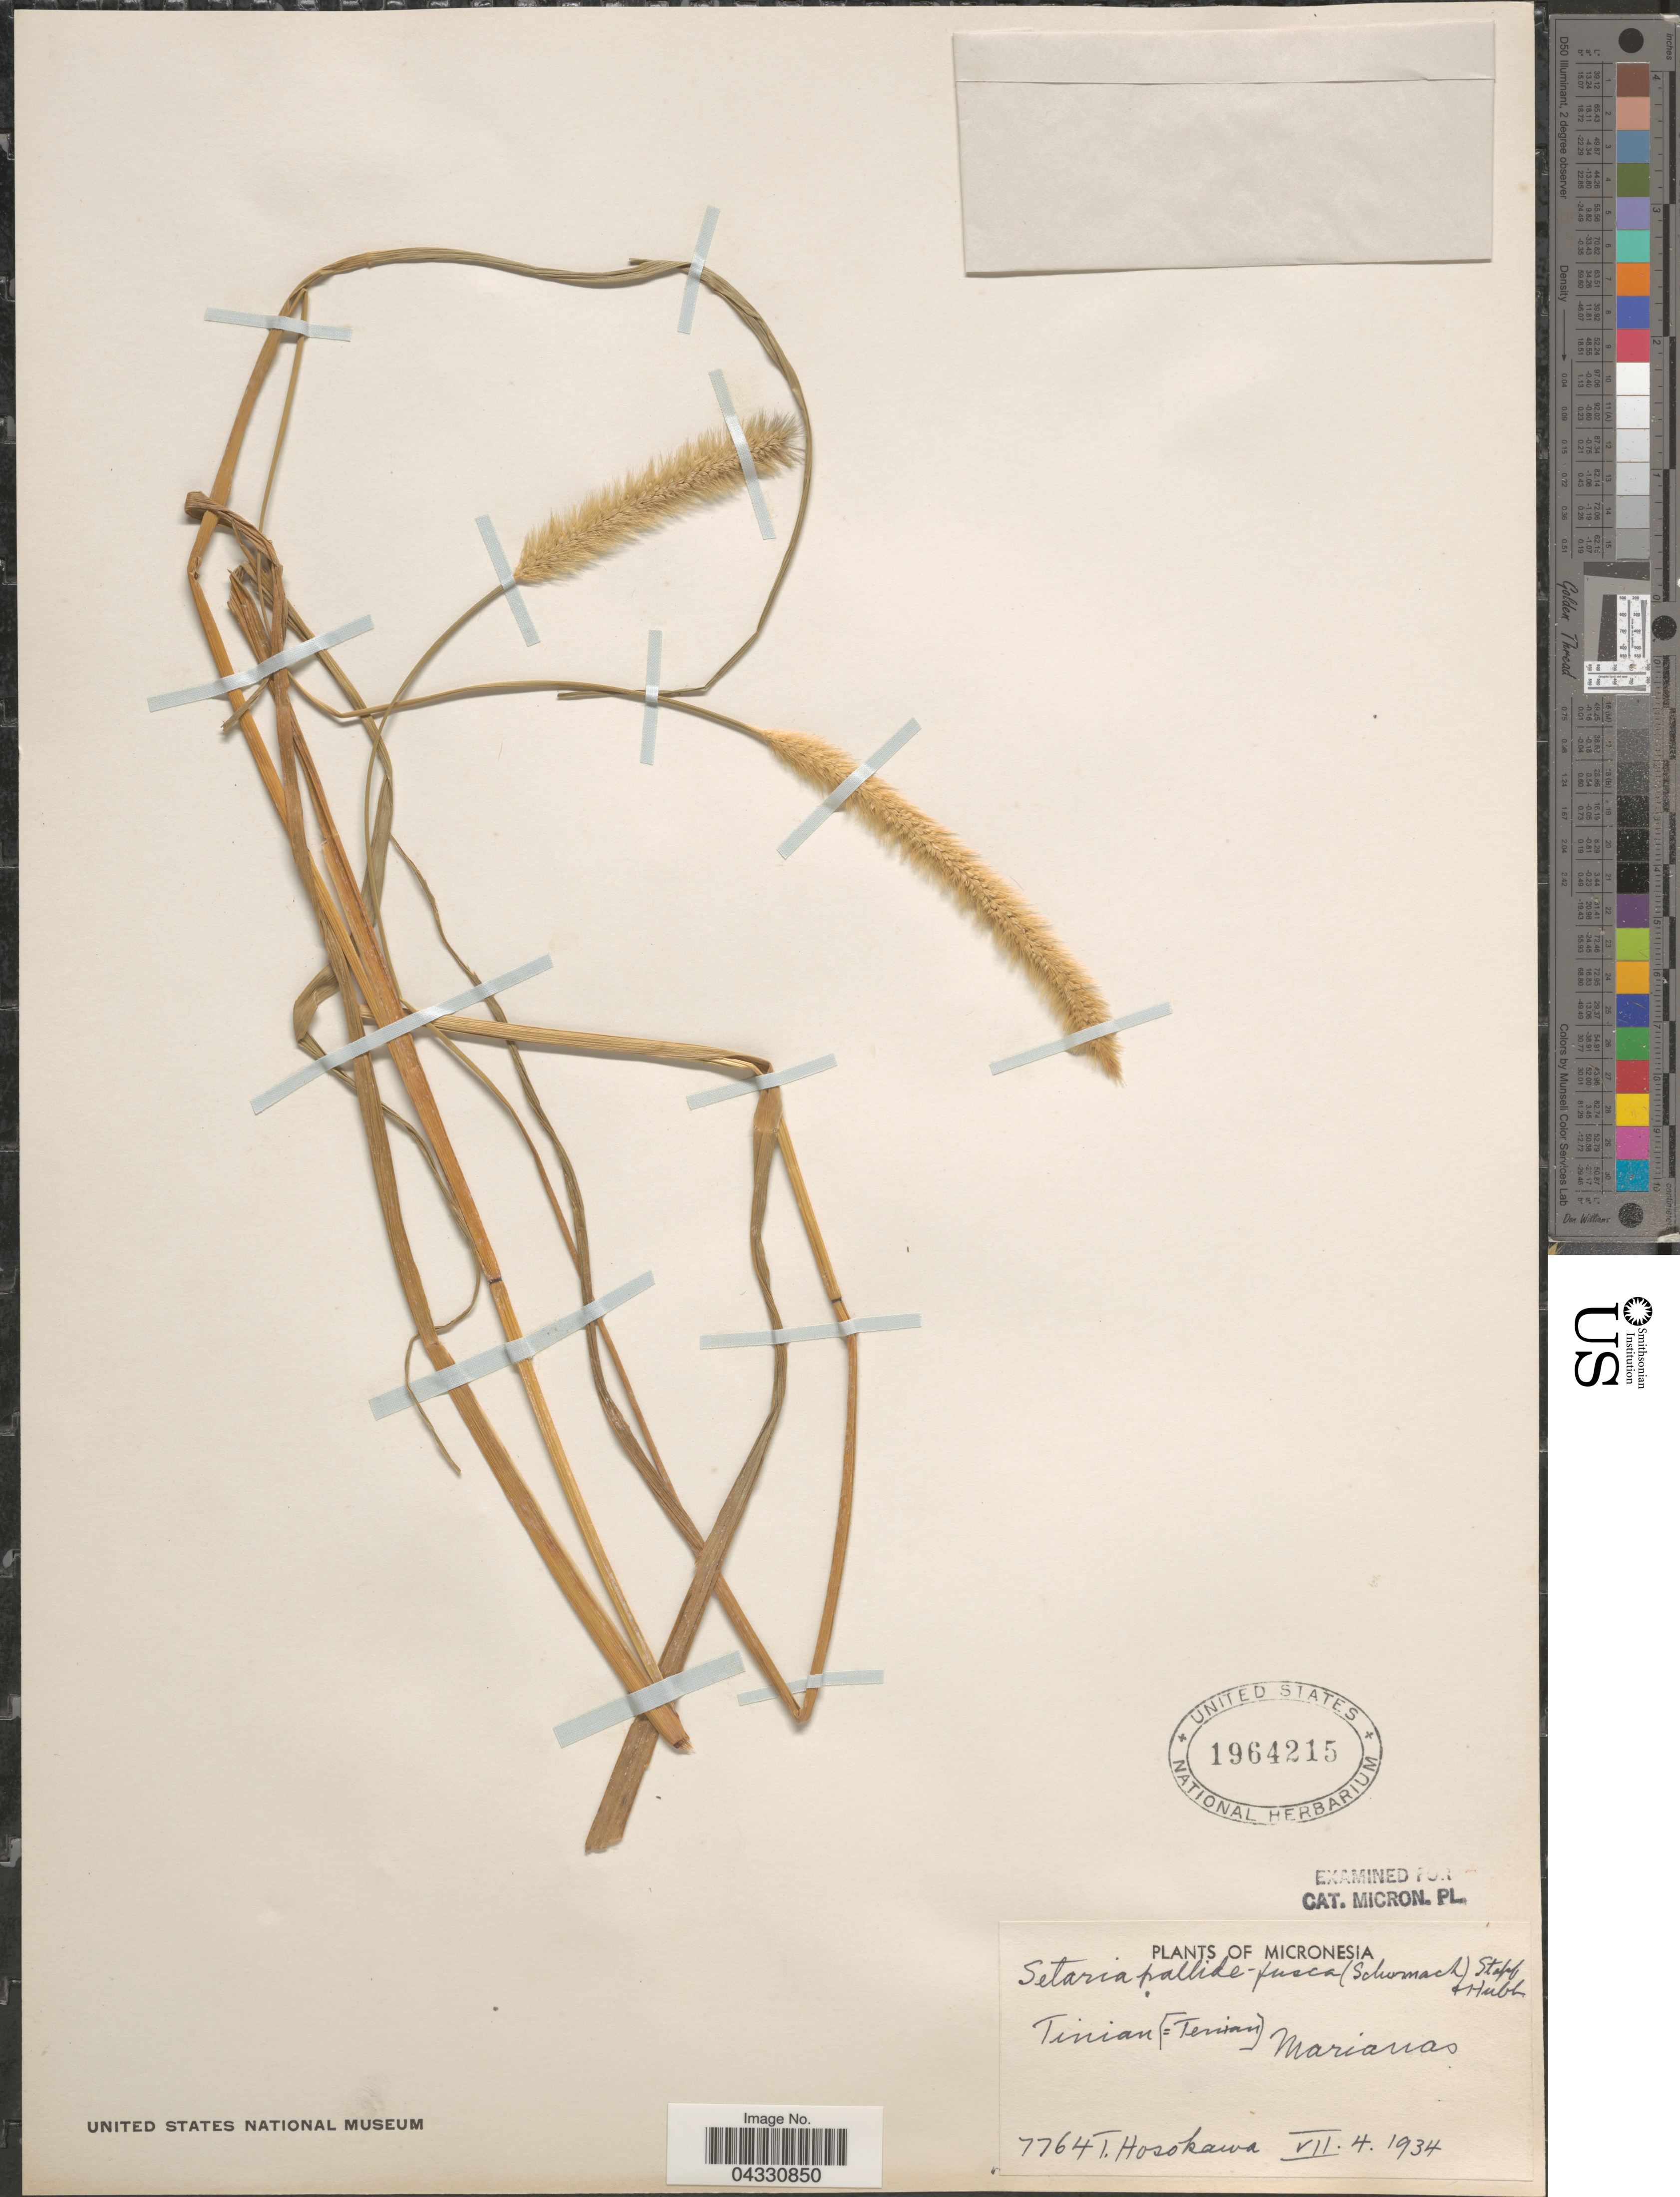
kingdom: Plantae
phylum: Tracheophyta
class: Liliopsida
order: Poales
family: Poaceae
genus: Setaria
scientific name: Setaria pallide-fusca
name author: (Schumach.) Stapf & C.E. Hubb.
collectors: T. Hosokawa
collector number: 7764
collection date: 1934-07-04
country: Micronesia, Federated States of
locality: Marianas.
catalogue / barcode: US 1964215